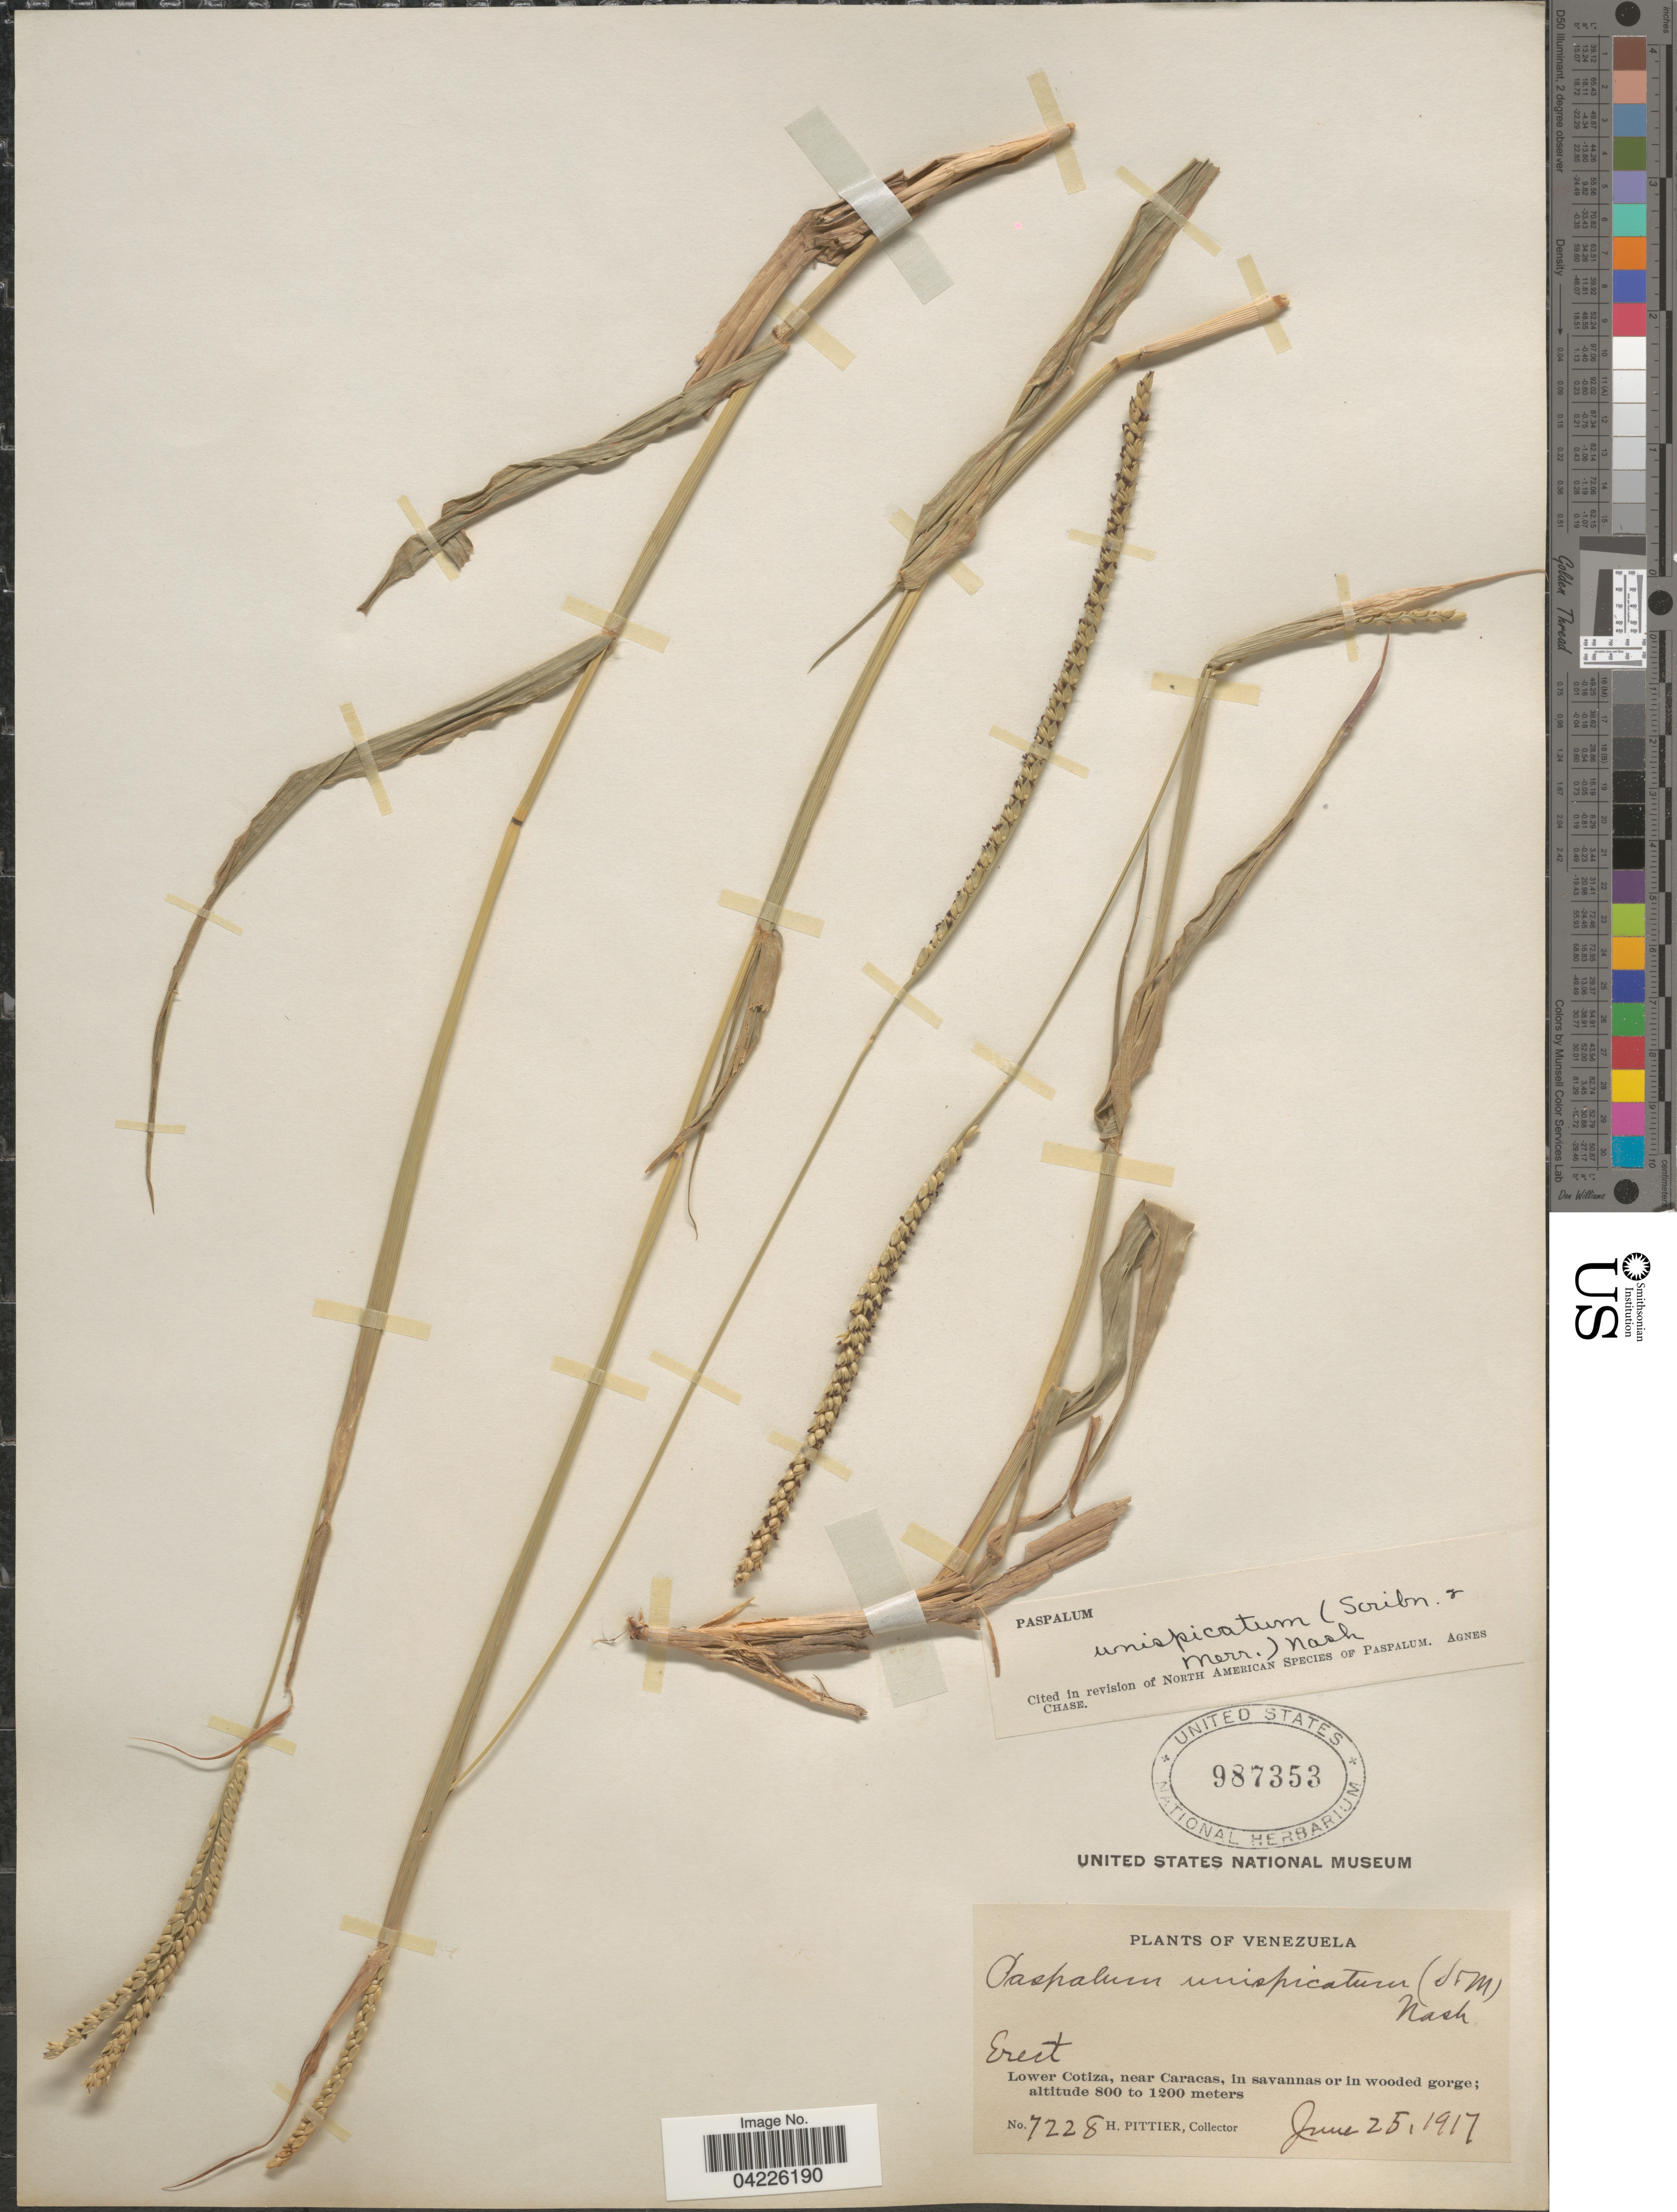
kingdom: Plantae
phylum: Tracheophyta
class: Liliopsida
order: Poales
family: Poaceae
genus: Paspalum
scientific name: Paspalum unispicatum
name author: (Scribn. & Merr.) Nash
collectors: H. F. Pittier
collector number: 7228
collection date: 1917-06-25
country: Venezuela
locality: Lower Cotiza, near Caracas.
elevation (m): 800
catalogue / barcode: US 987353